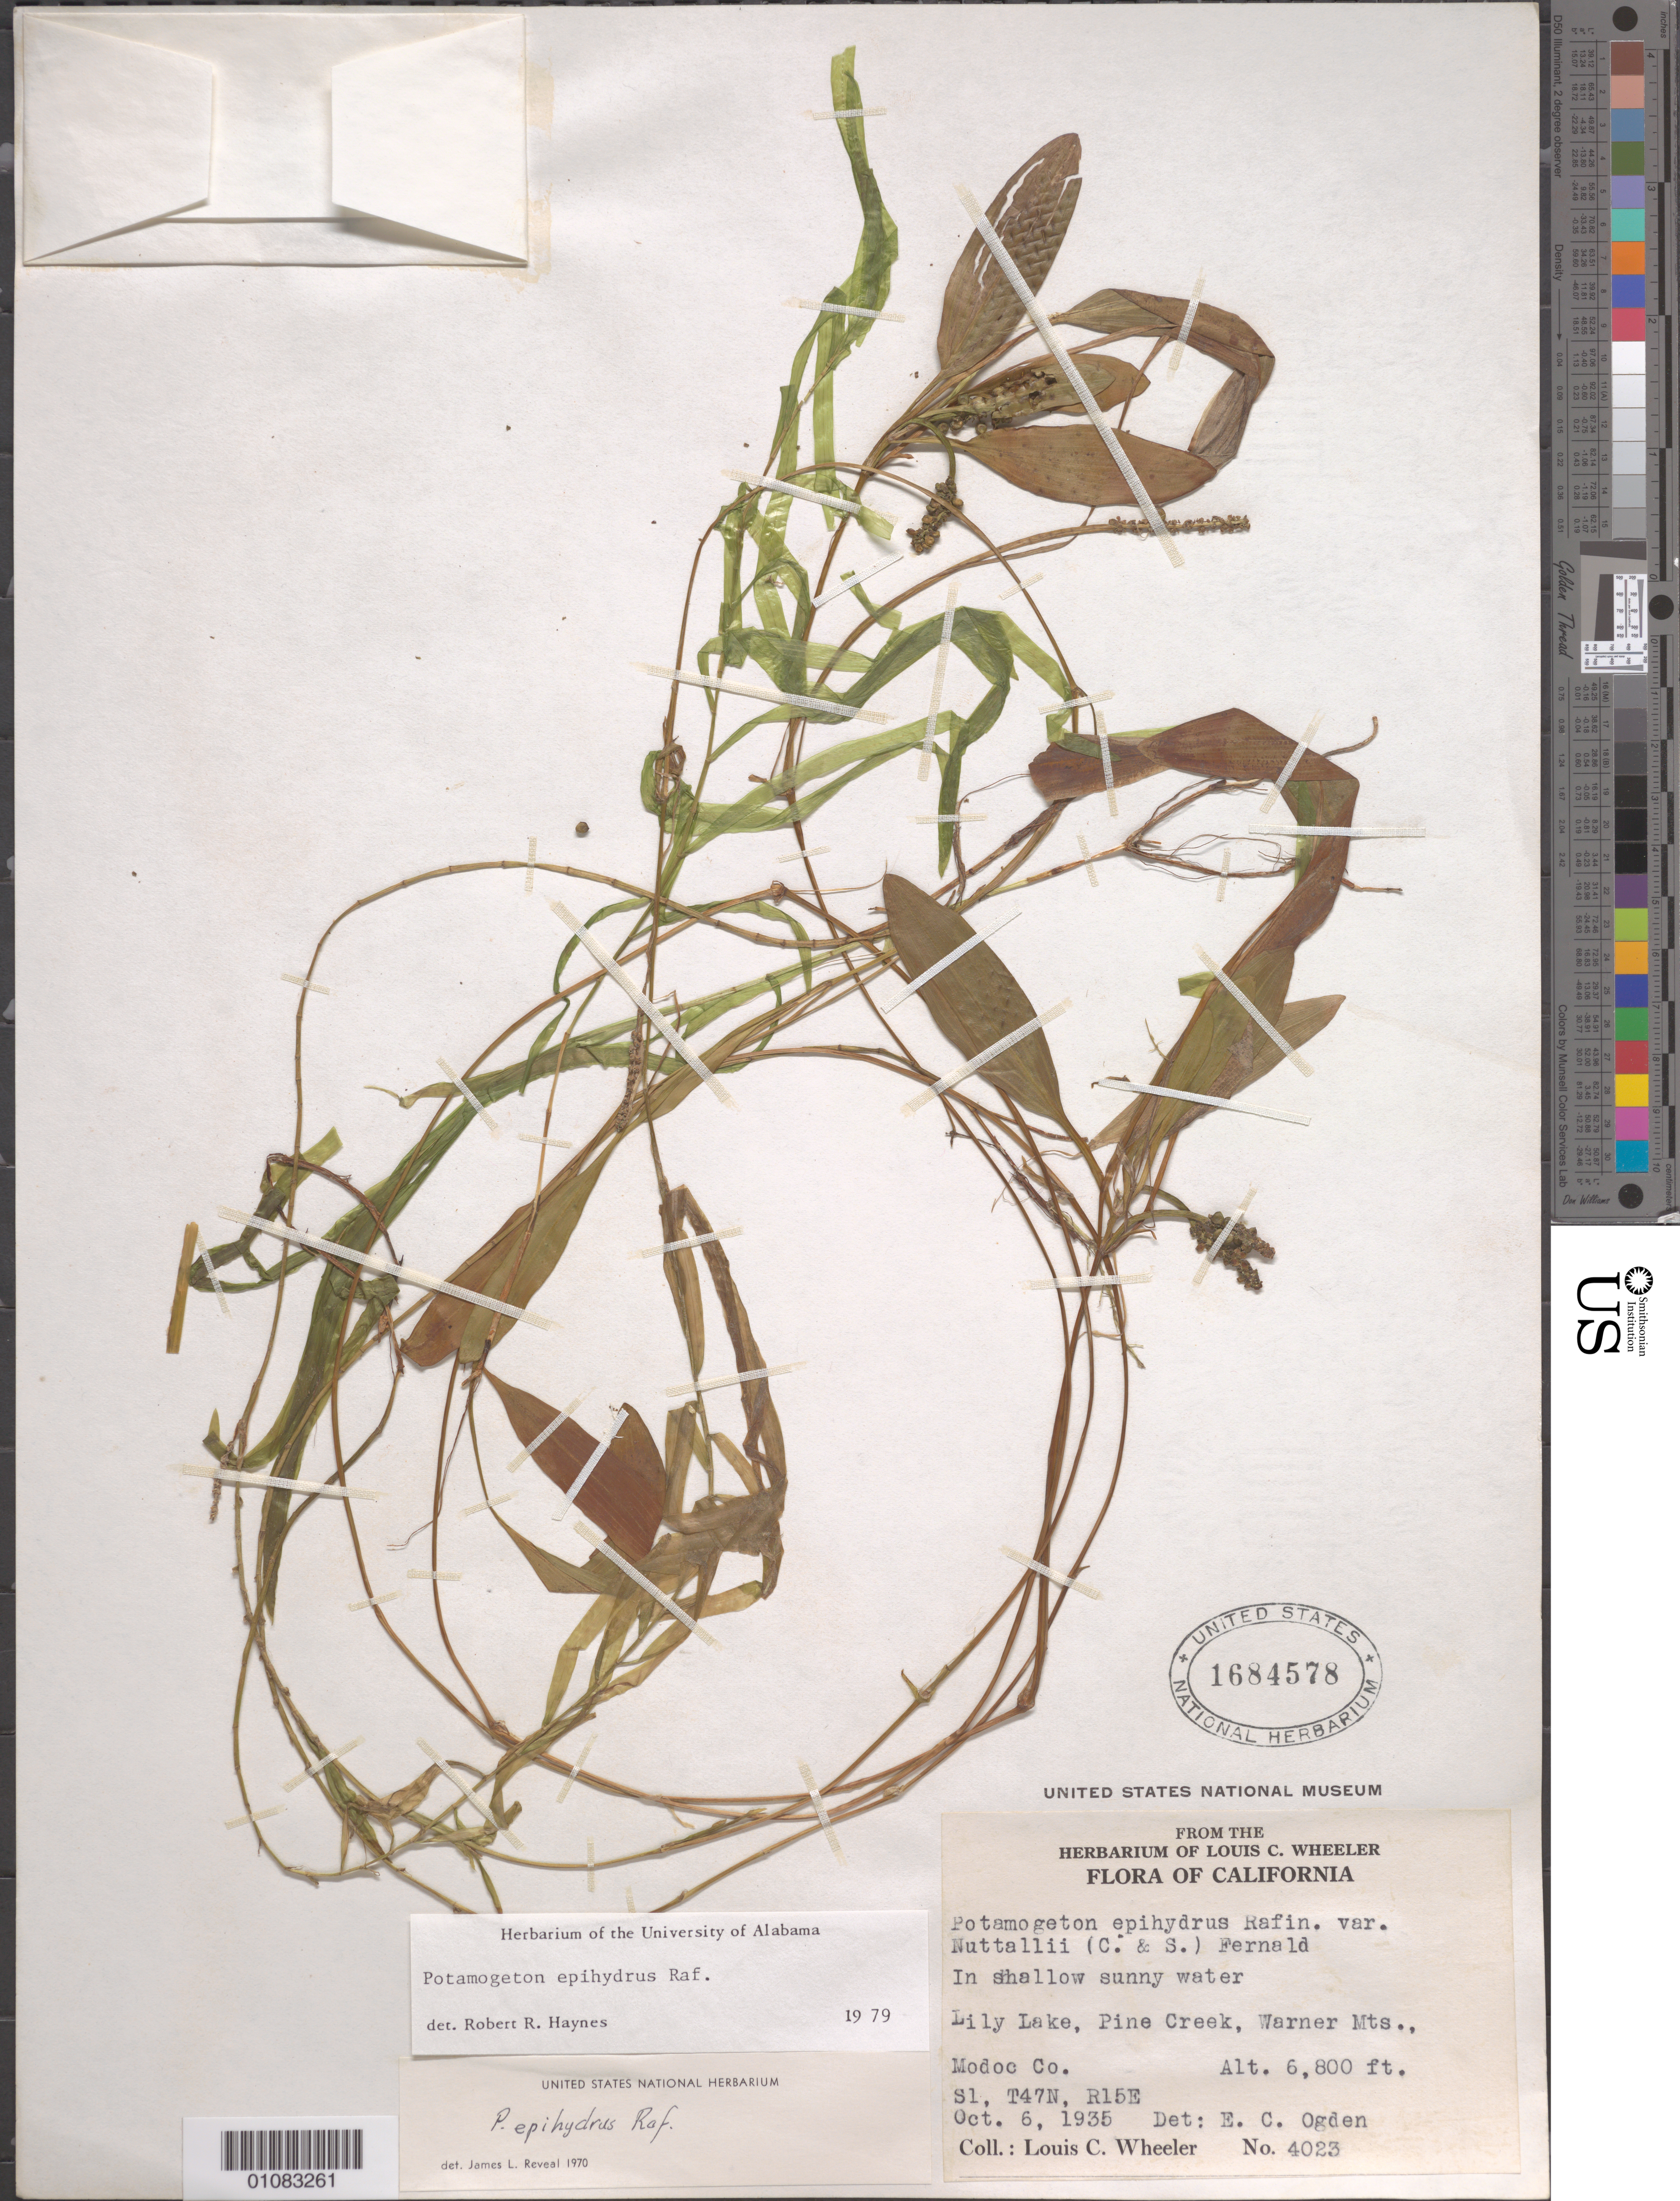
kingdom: Plantae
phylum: Tracheophyta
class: Liliopsida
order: Alismatales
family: Potamogetonaceae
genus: Potamogeton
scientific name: Potamogeton epihydrus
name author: Raf.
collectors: L. C. Wheeler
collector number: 4023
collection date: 1935-10-06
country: United States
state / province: California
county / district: Modoc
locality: Warner Mountains, Pine Creek, Lily Lake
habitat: In shallow sunny water.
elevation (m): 2073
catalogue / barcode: US 1684578